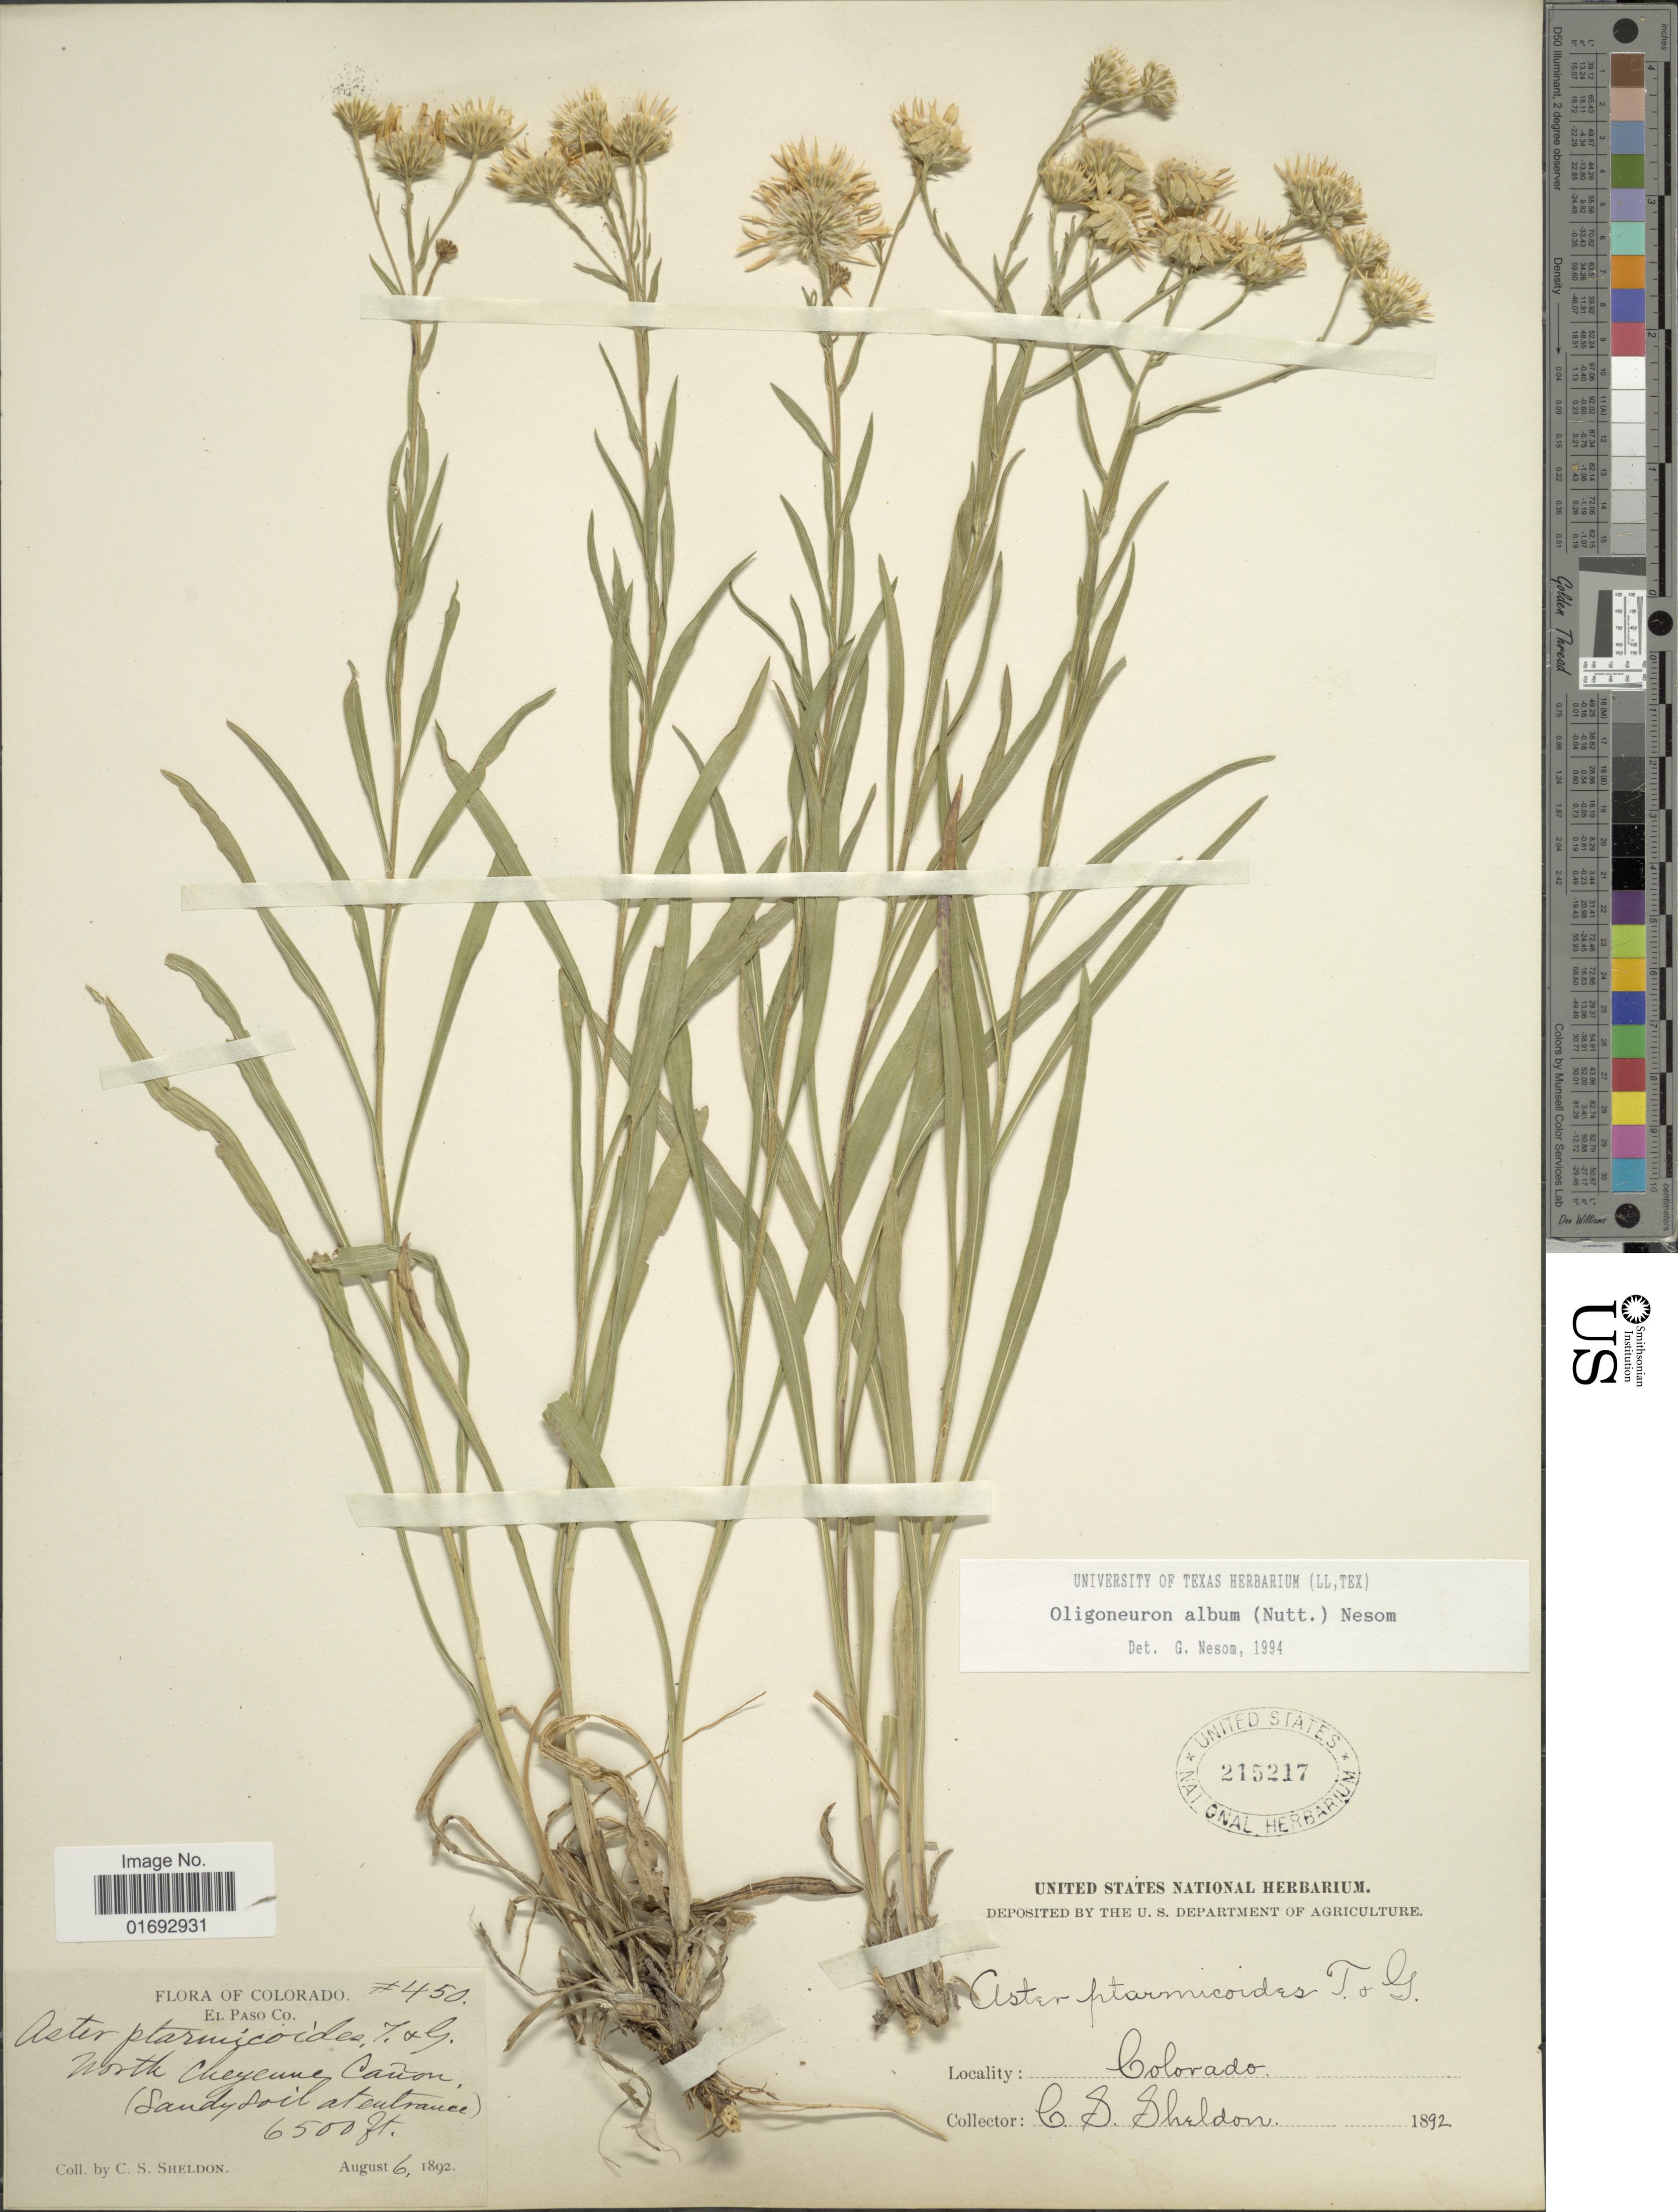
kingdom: Plantae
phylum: Tracheophyta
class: Magnoliopsida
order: Asterales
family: Asteraceae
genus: Oligoneuron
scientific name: Oligoneuron album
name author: (Nutt.) G.L. Nesom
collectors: C. S. Sheldon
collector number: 450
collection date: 1892-08-06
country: United States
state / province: Colorado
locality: El Paso Co., North Cheyenne Cañon, (Sandy soil at entrance)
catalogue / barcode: US 215217